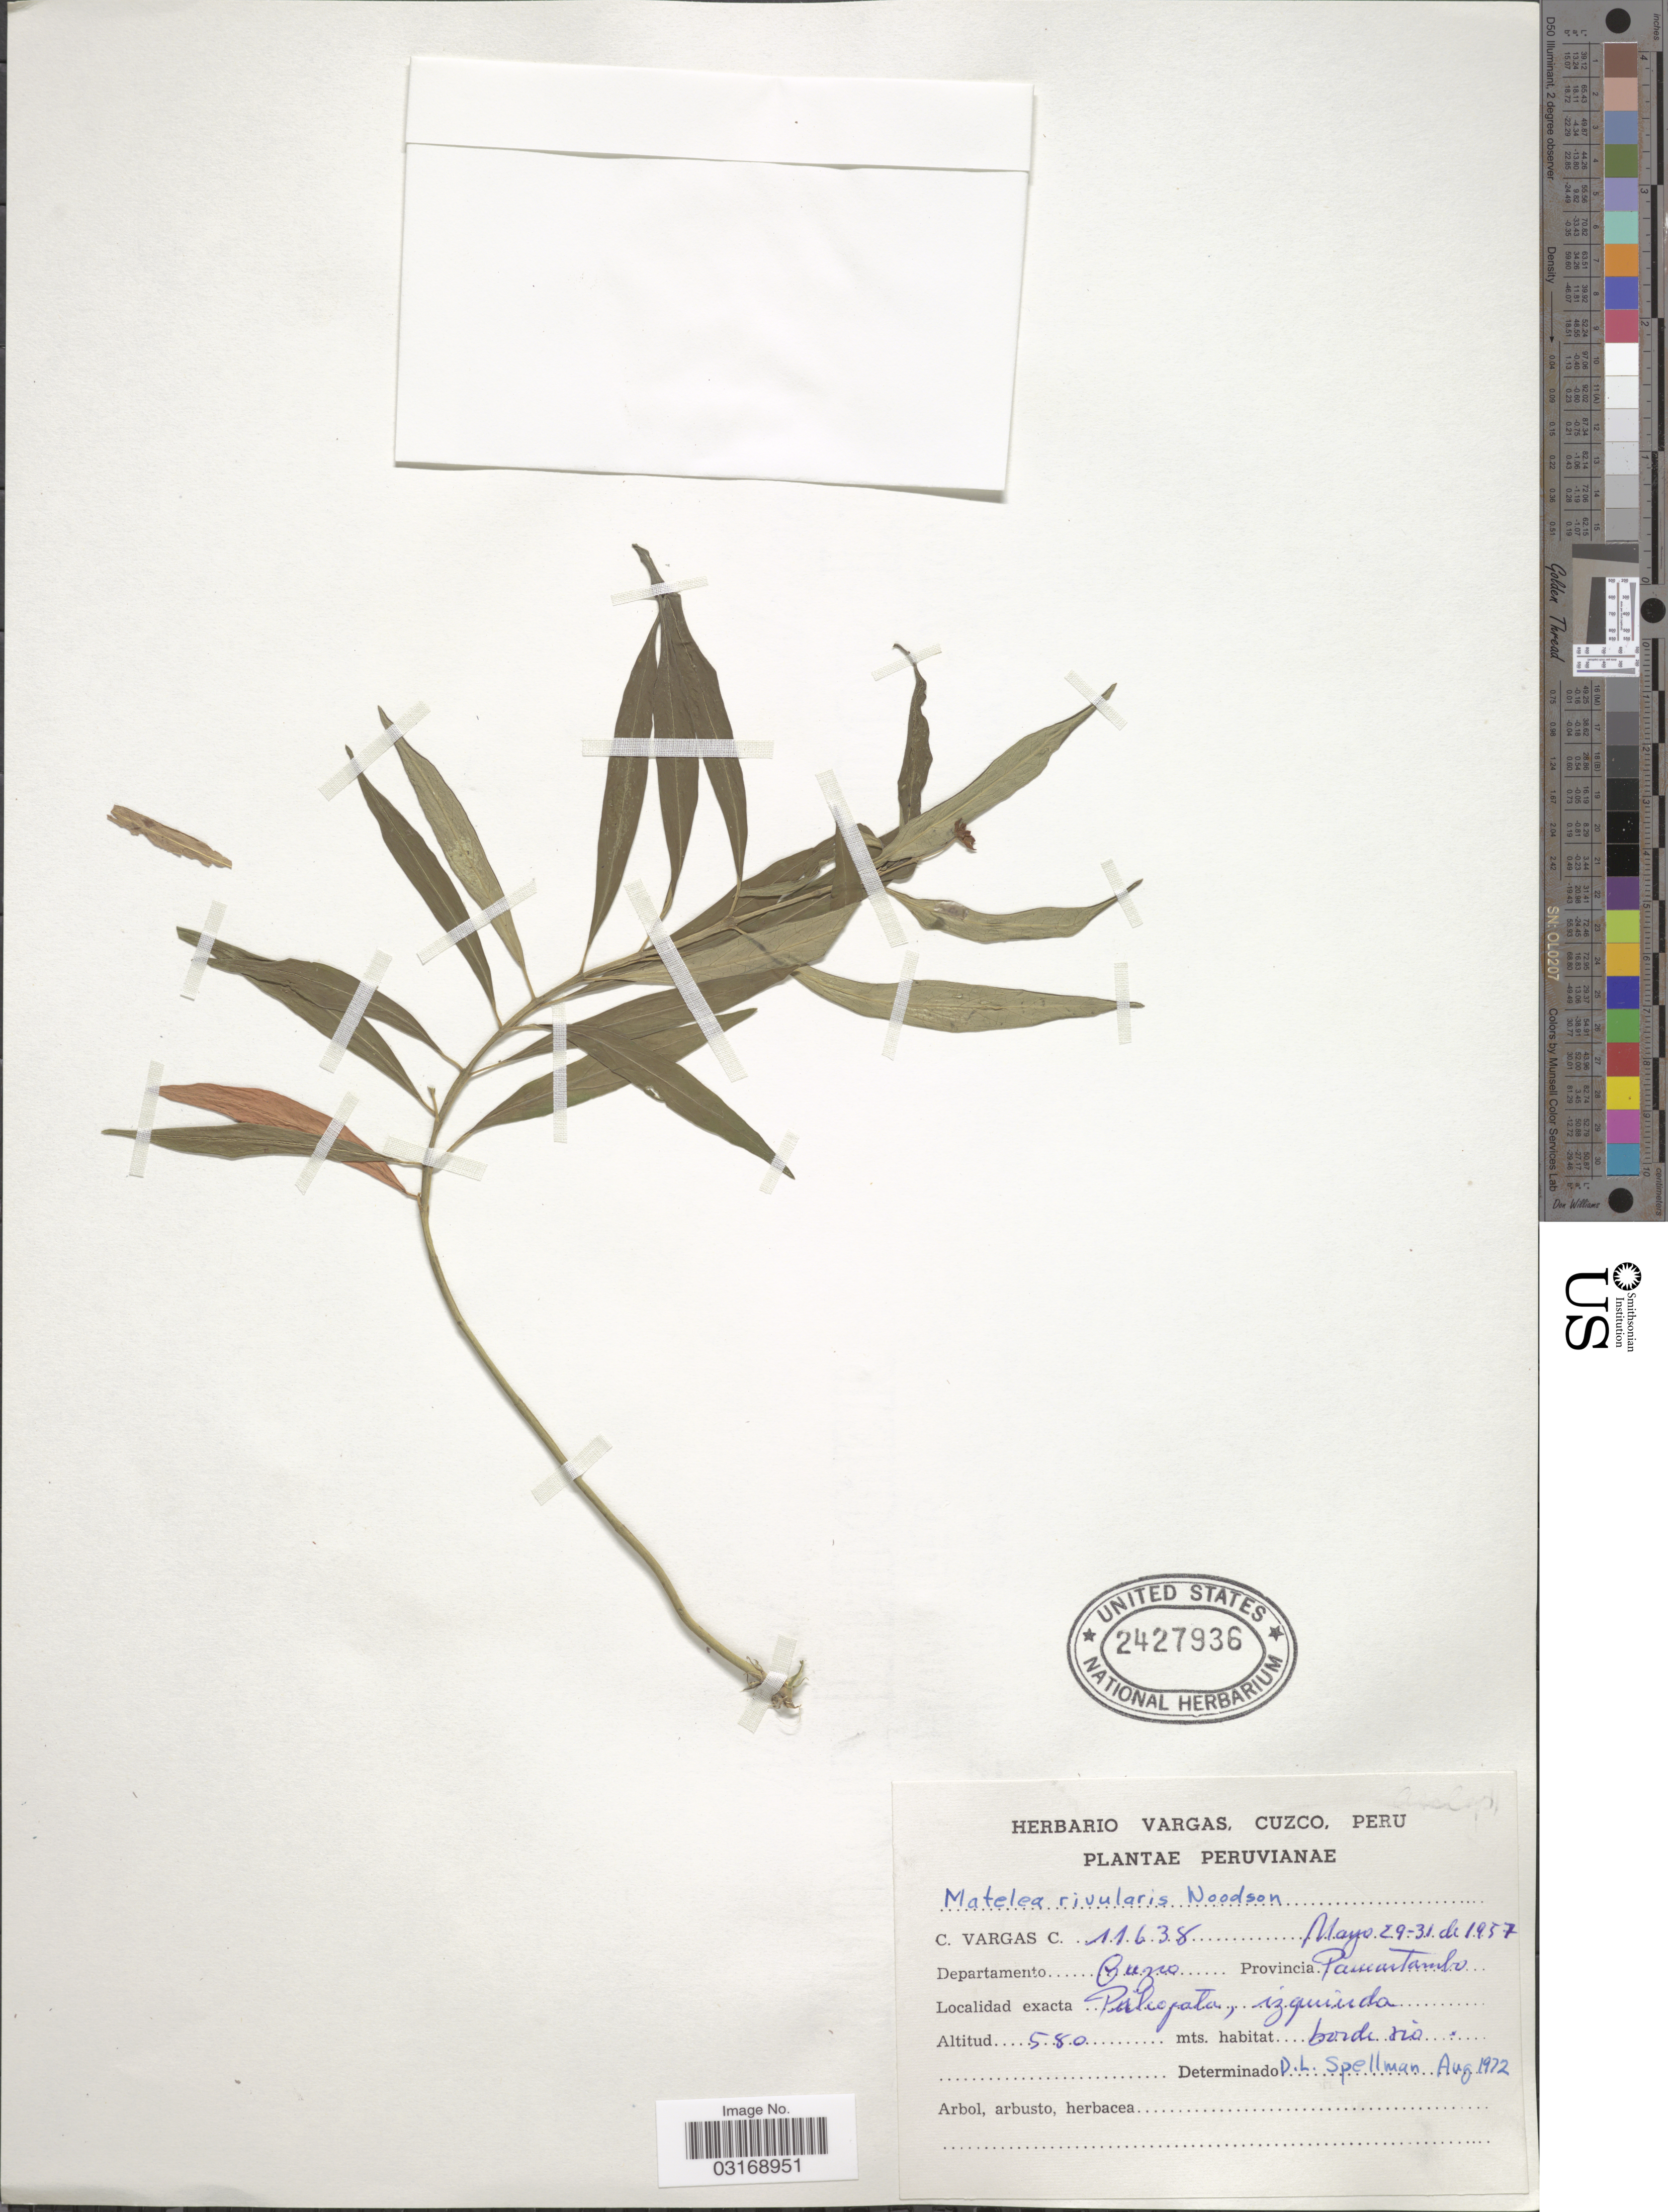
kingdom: Plantae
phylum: Tracheophyta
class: Magnoliopsida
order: Gentianales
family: Apocynaceae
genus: Matelea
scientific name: Matelea rivularis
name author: Woodson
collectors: C. Vargas Calderón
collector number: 11638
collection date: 1957-05-29/1957-05-31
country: Peru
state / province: Cusco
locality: Departamento Cusco, Provincia Paucartambo. Palcopata, izquierda.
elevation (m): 580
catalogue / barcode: US 2427936